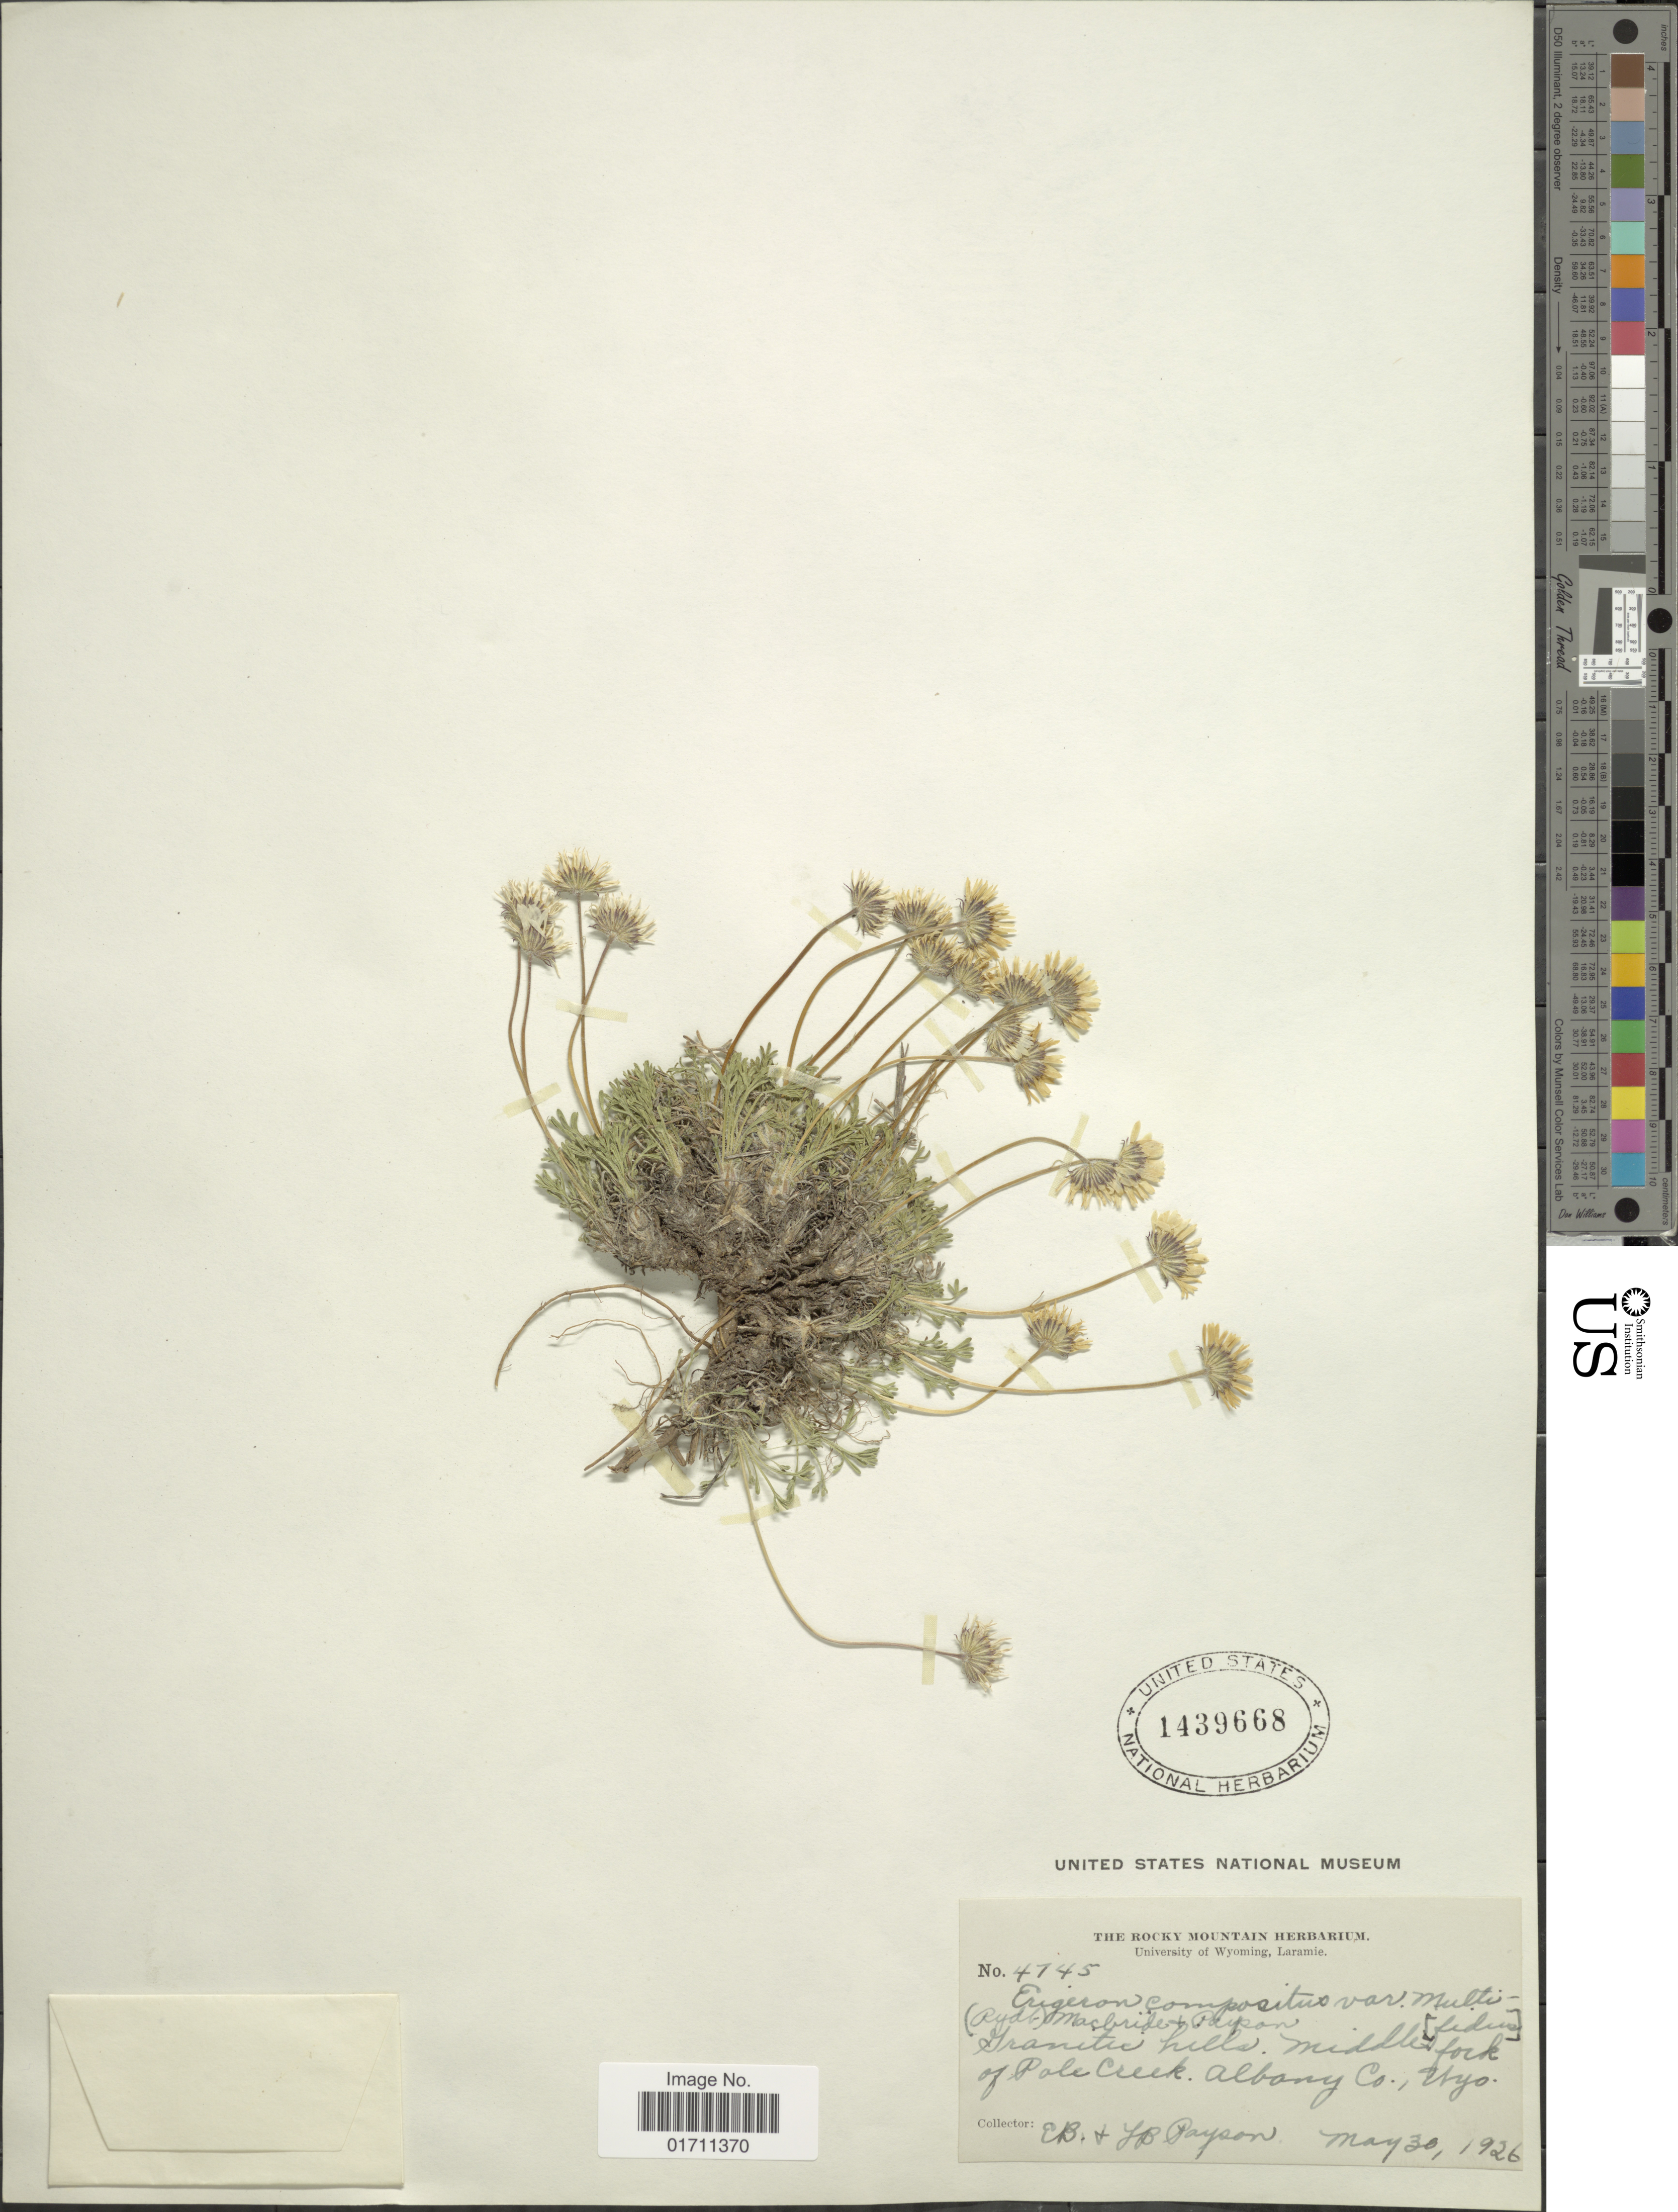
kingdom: Plantae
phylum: Tracheophyta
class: Magnoliopsida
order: Asterales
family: Asteraceae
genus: Erigeron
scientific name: Erigeron compositus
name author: Pursh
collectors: E. B. Payson & L. Payson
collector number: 4145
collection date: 1926-05-30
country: United States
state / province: Wyoming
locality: Granitic hills Midlle fork of Pole Creek, Albany Co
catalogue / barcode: US 1439668